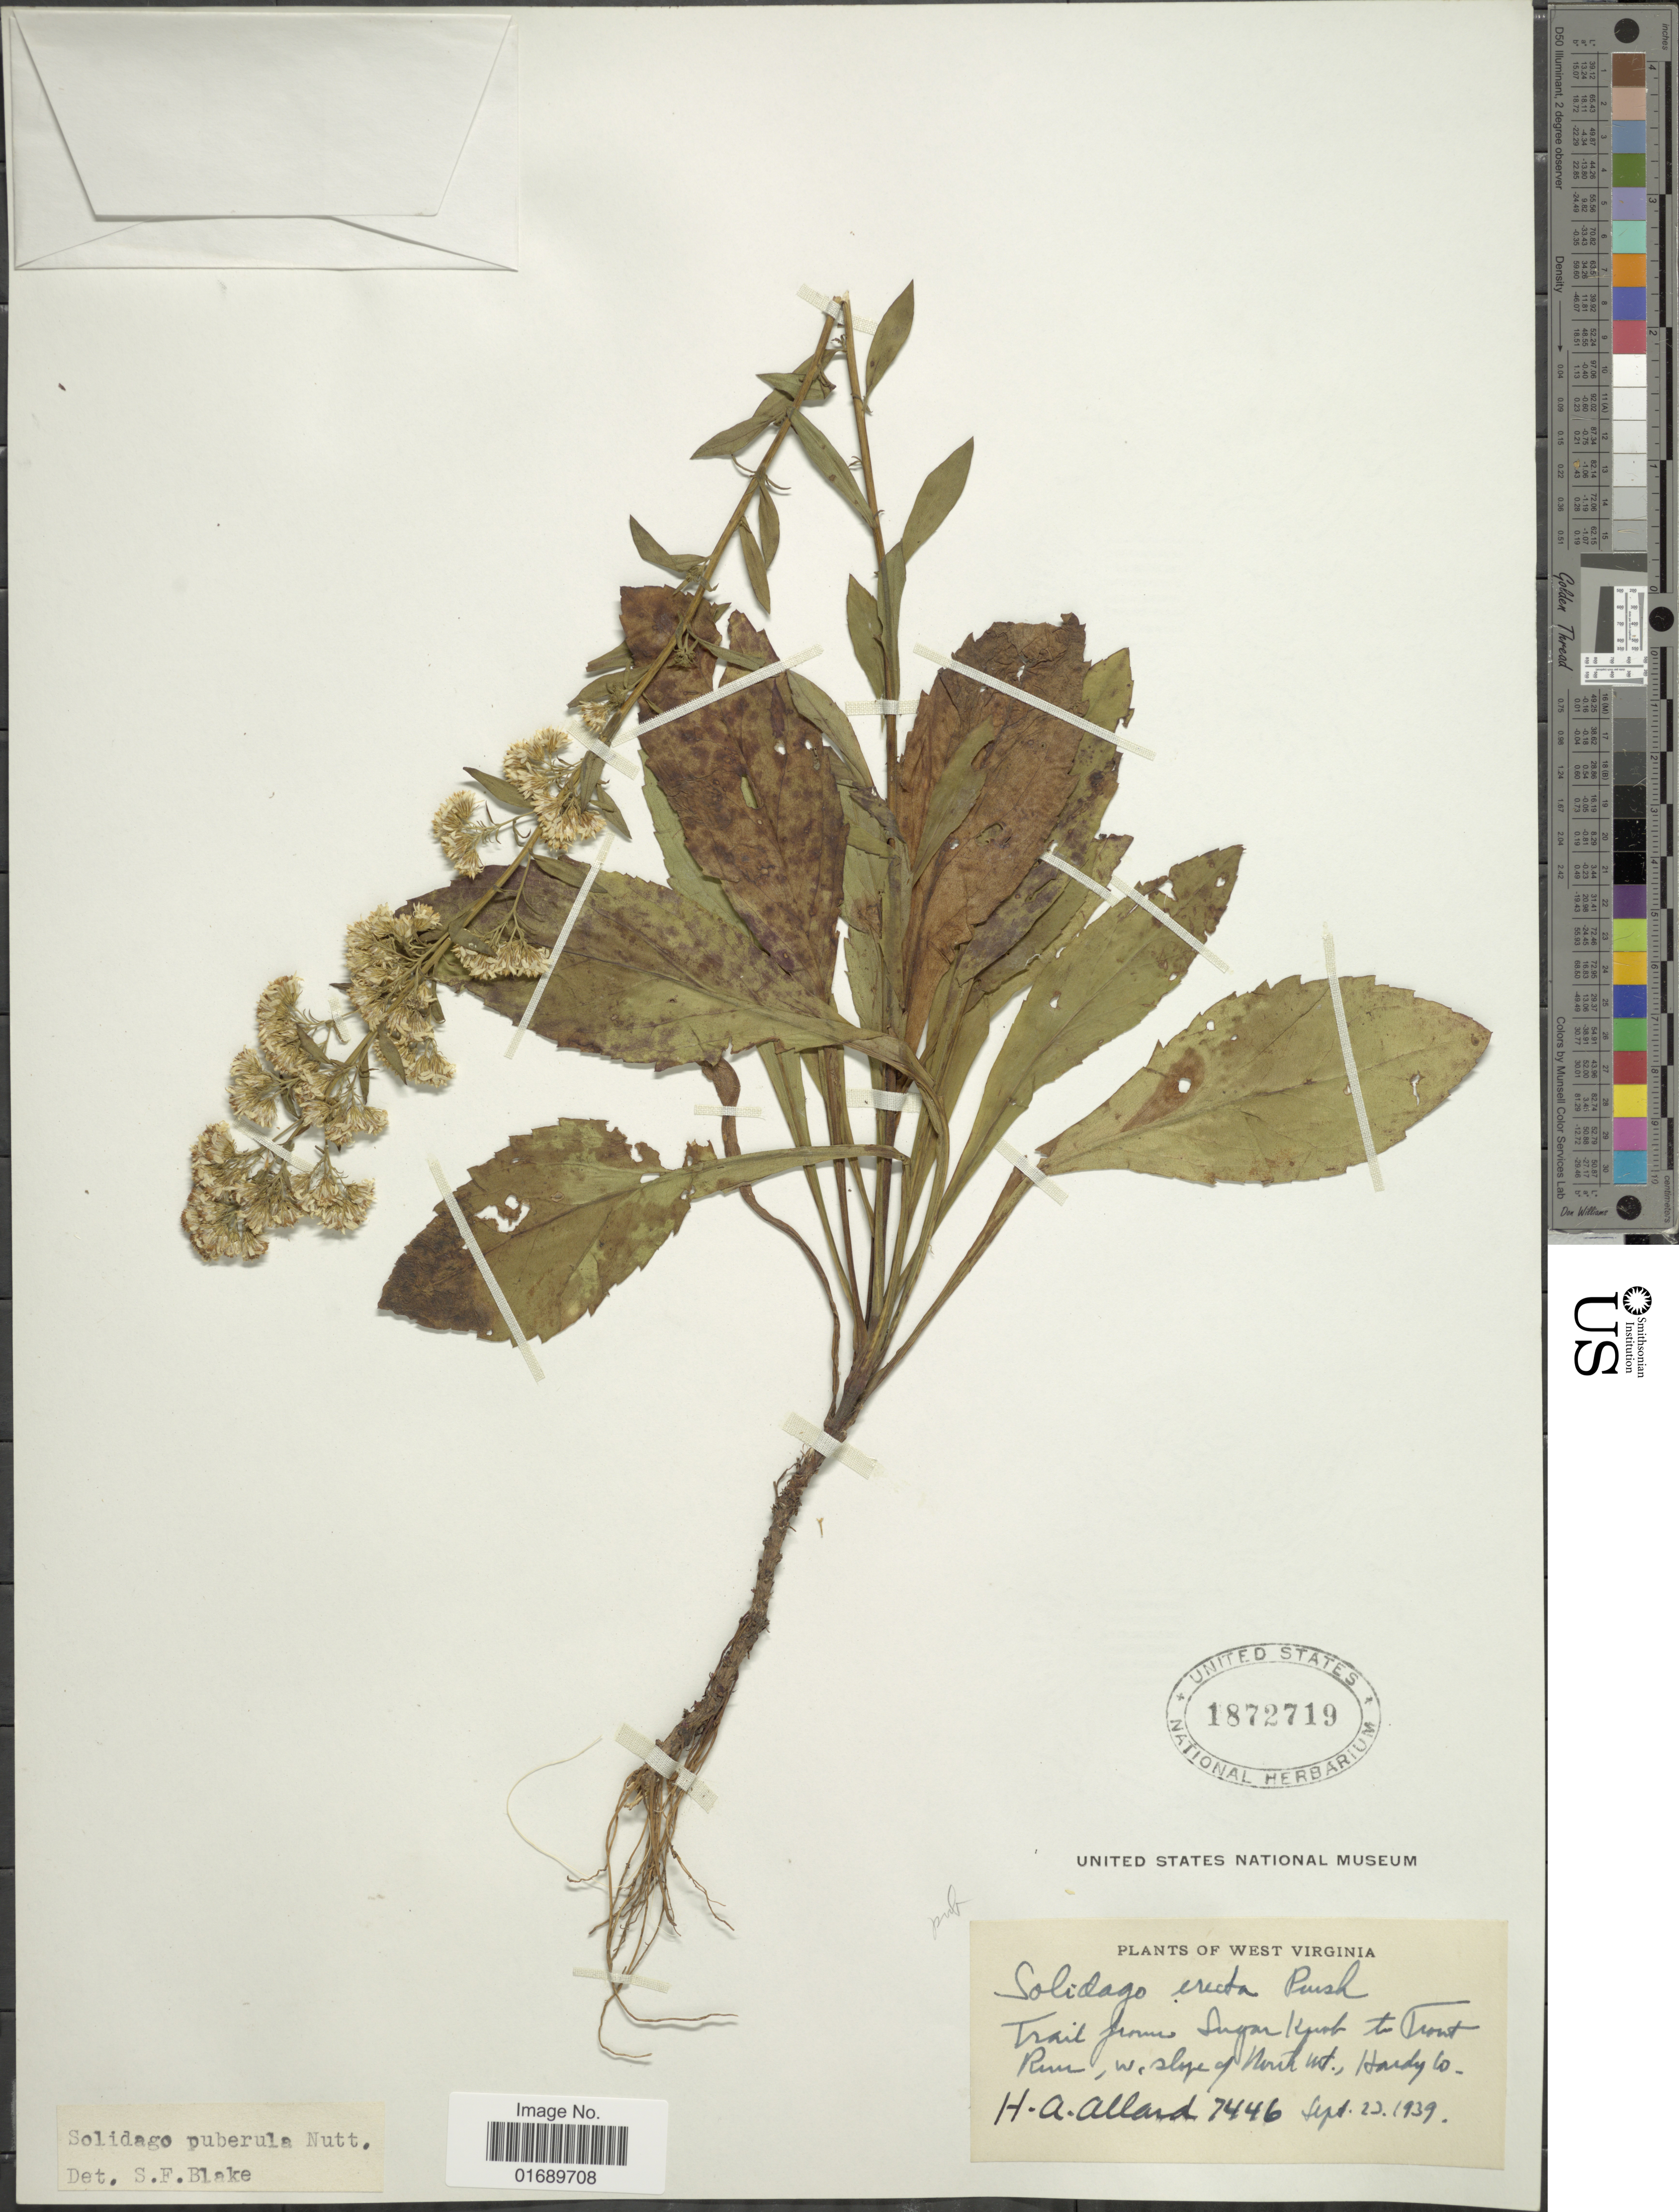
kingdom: Plantae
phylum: Tracheophyta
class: Magnoliopsida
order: Asterales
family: Asteraceae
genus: Solidago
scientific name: Solidago puberula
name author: Nutt.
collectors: H. A. Allard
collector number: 7446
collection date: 1939-09-23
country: United States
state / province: West Virginia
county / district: Hardy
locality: Trail from Sugar Knob to Front Run, w. slope of North Mt.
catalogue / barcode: US 1872719